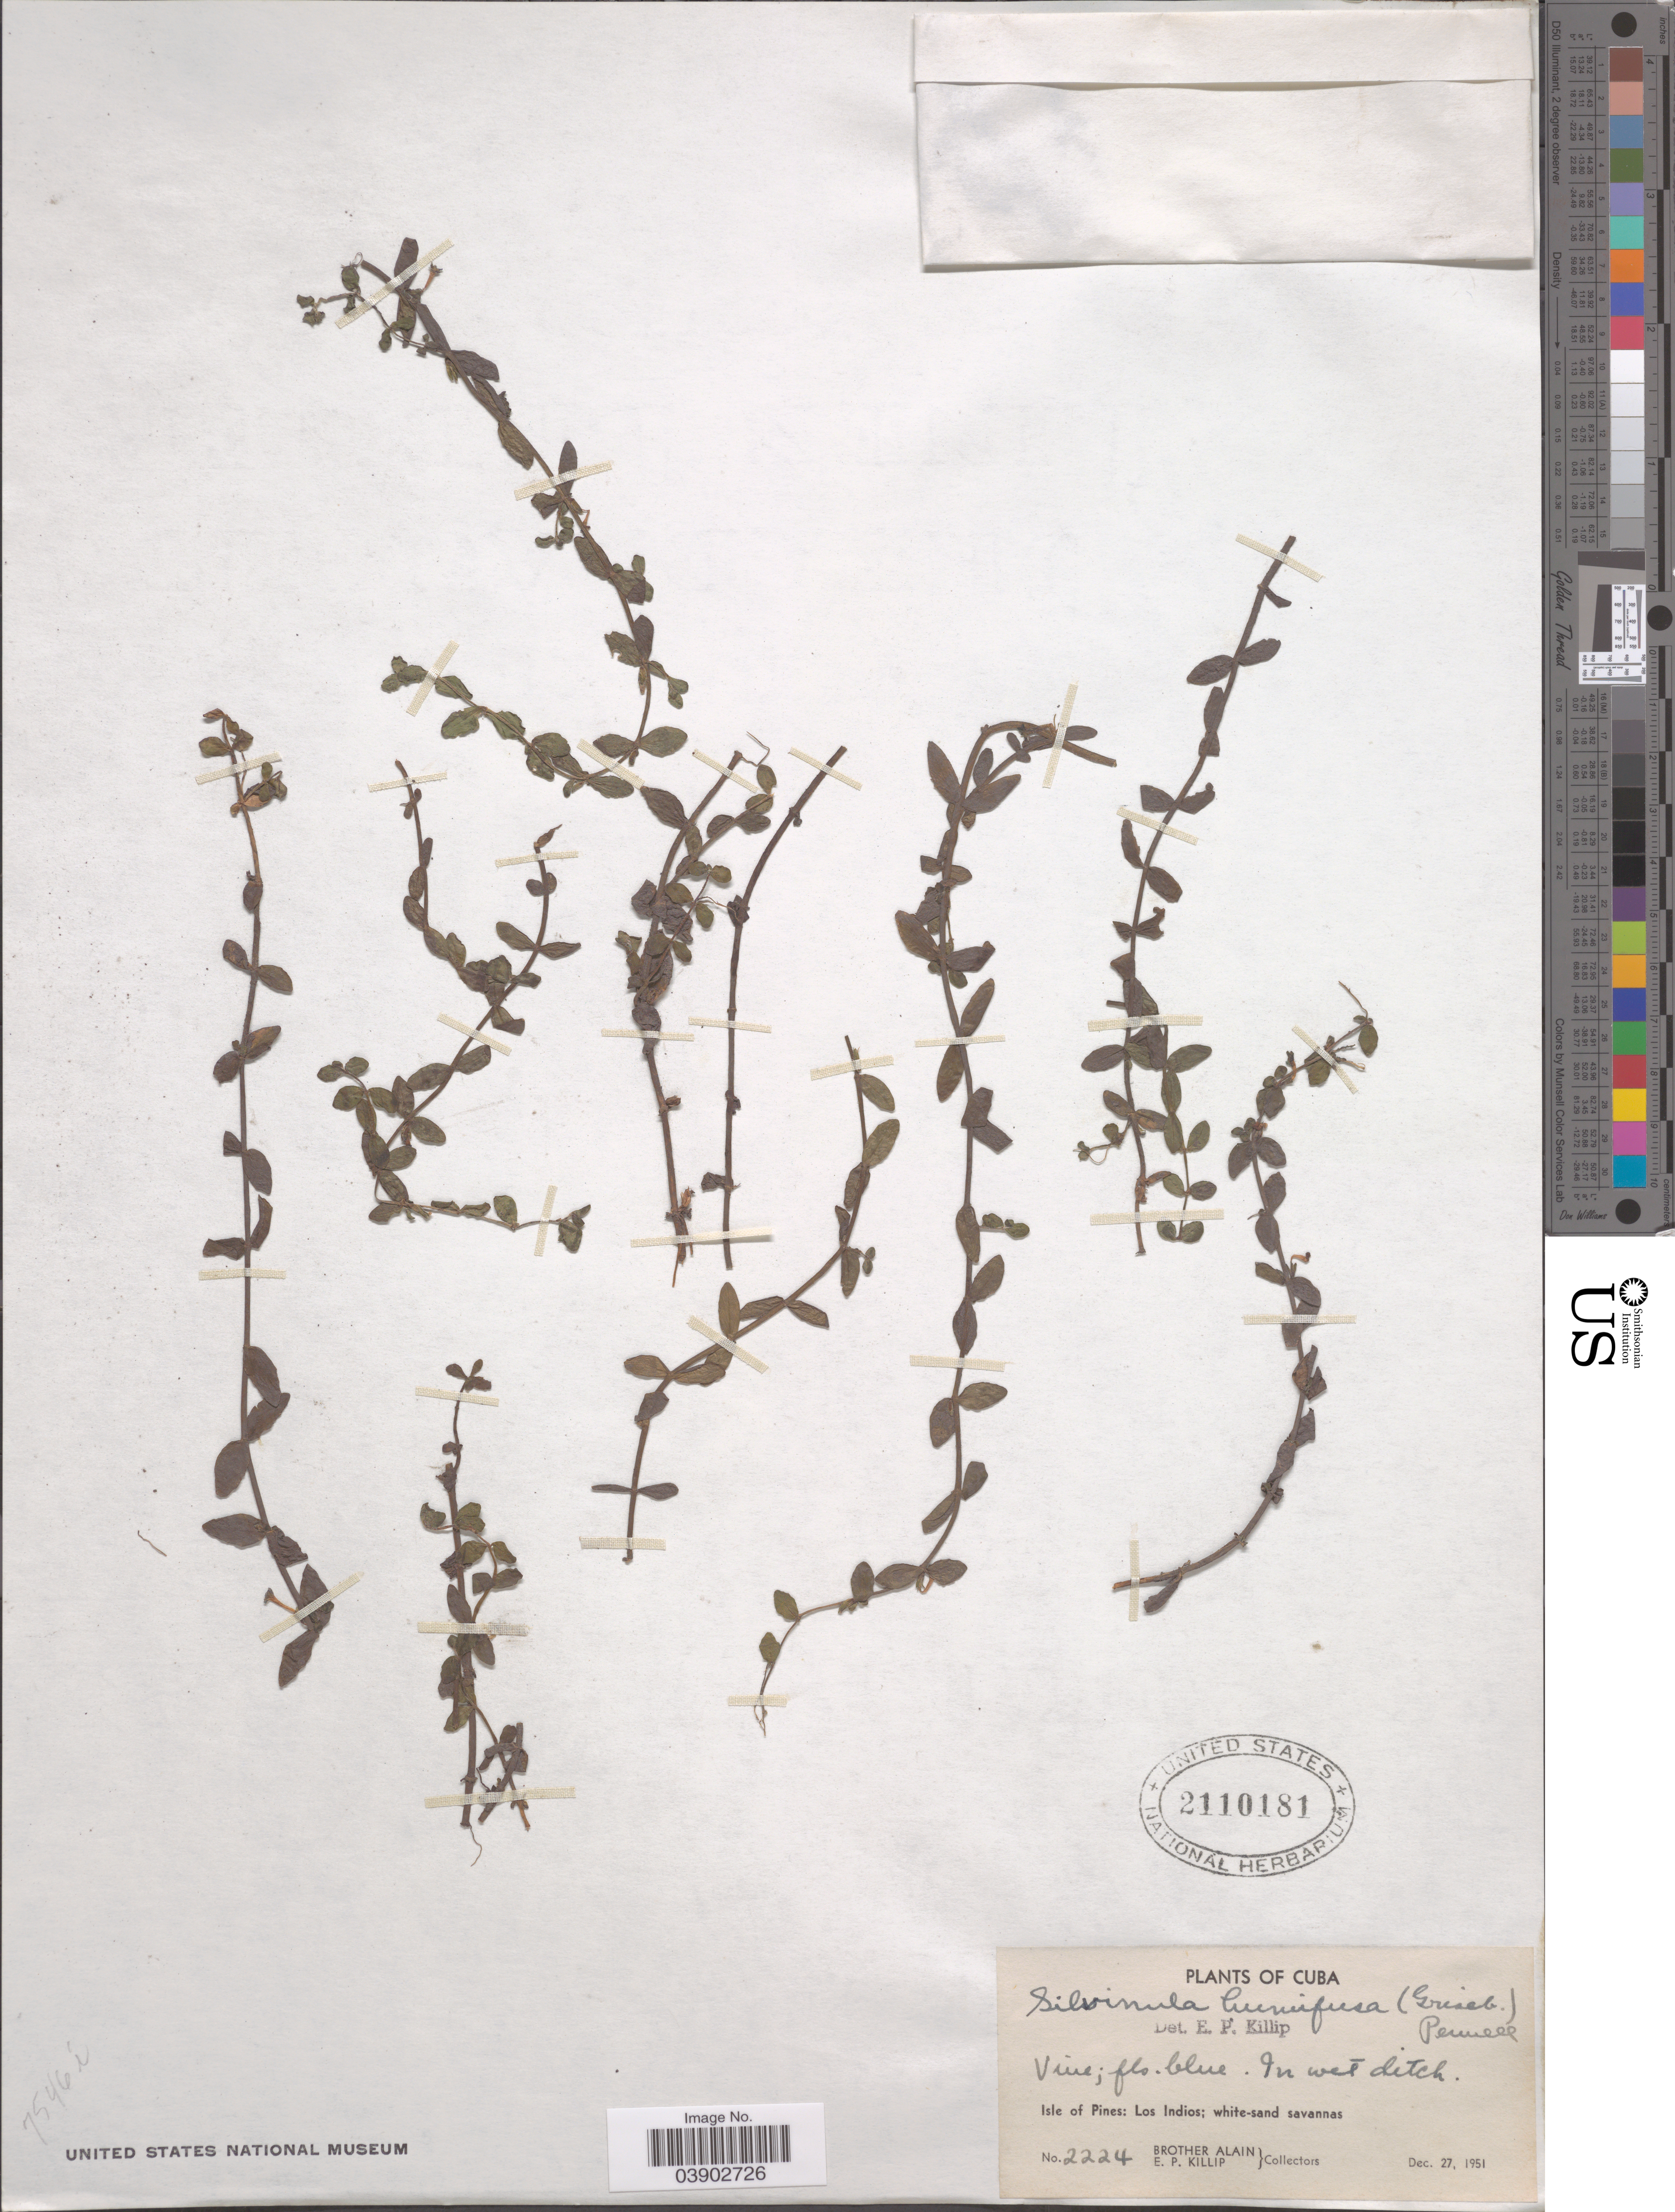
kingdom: Plantae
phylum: Tracheophyta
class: Magnoliopsida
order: Lamiales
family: Plantaginaceae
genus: Silvinula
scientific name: Silvinula humifusa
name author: Pennell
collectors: Alain & E. P. Killip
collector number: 2224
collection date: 1951-12-27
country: Cuba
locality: Isle of Pines: Los Indios.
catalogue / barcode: US 2110181